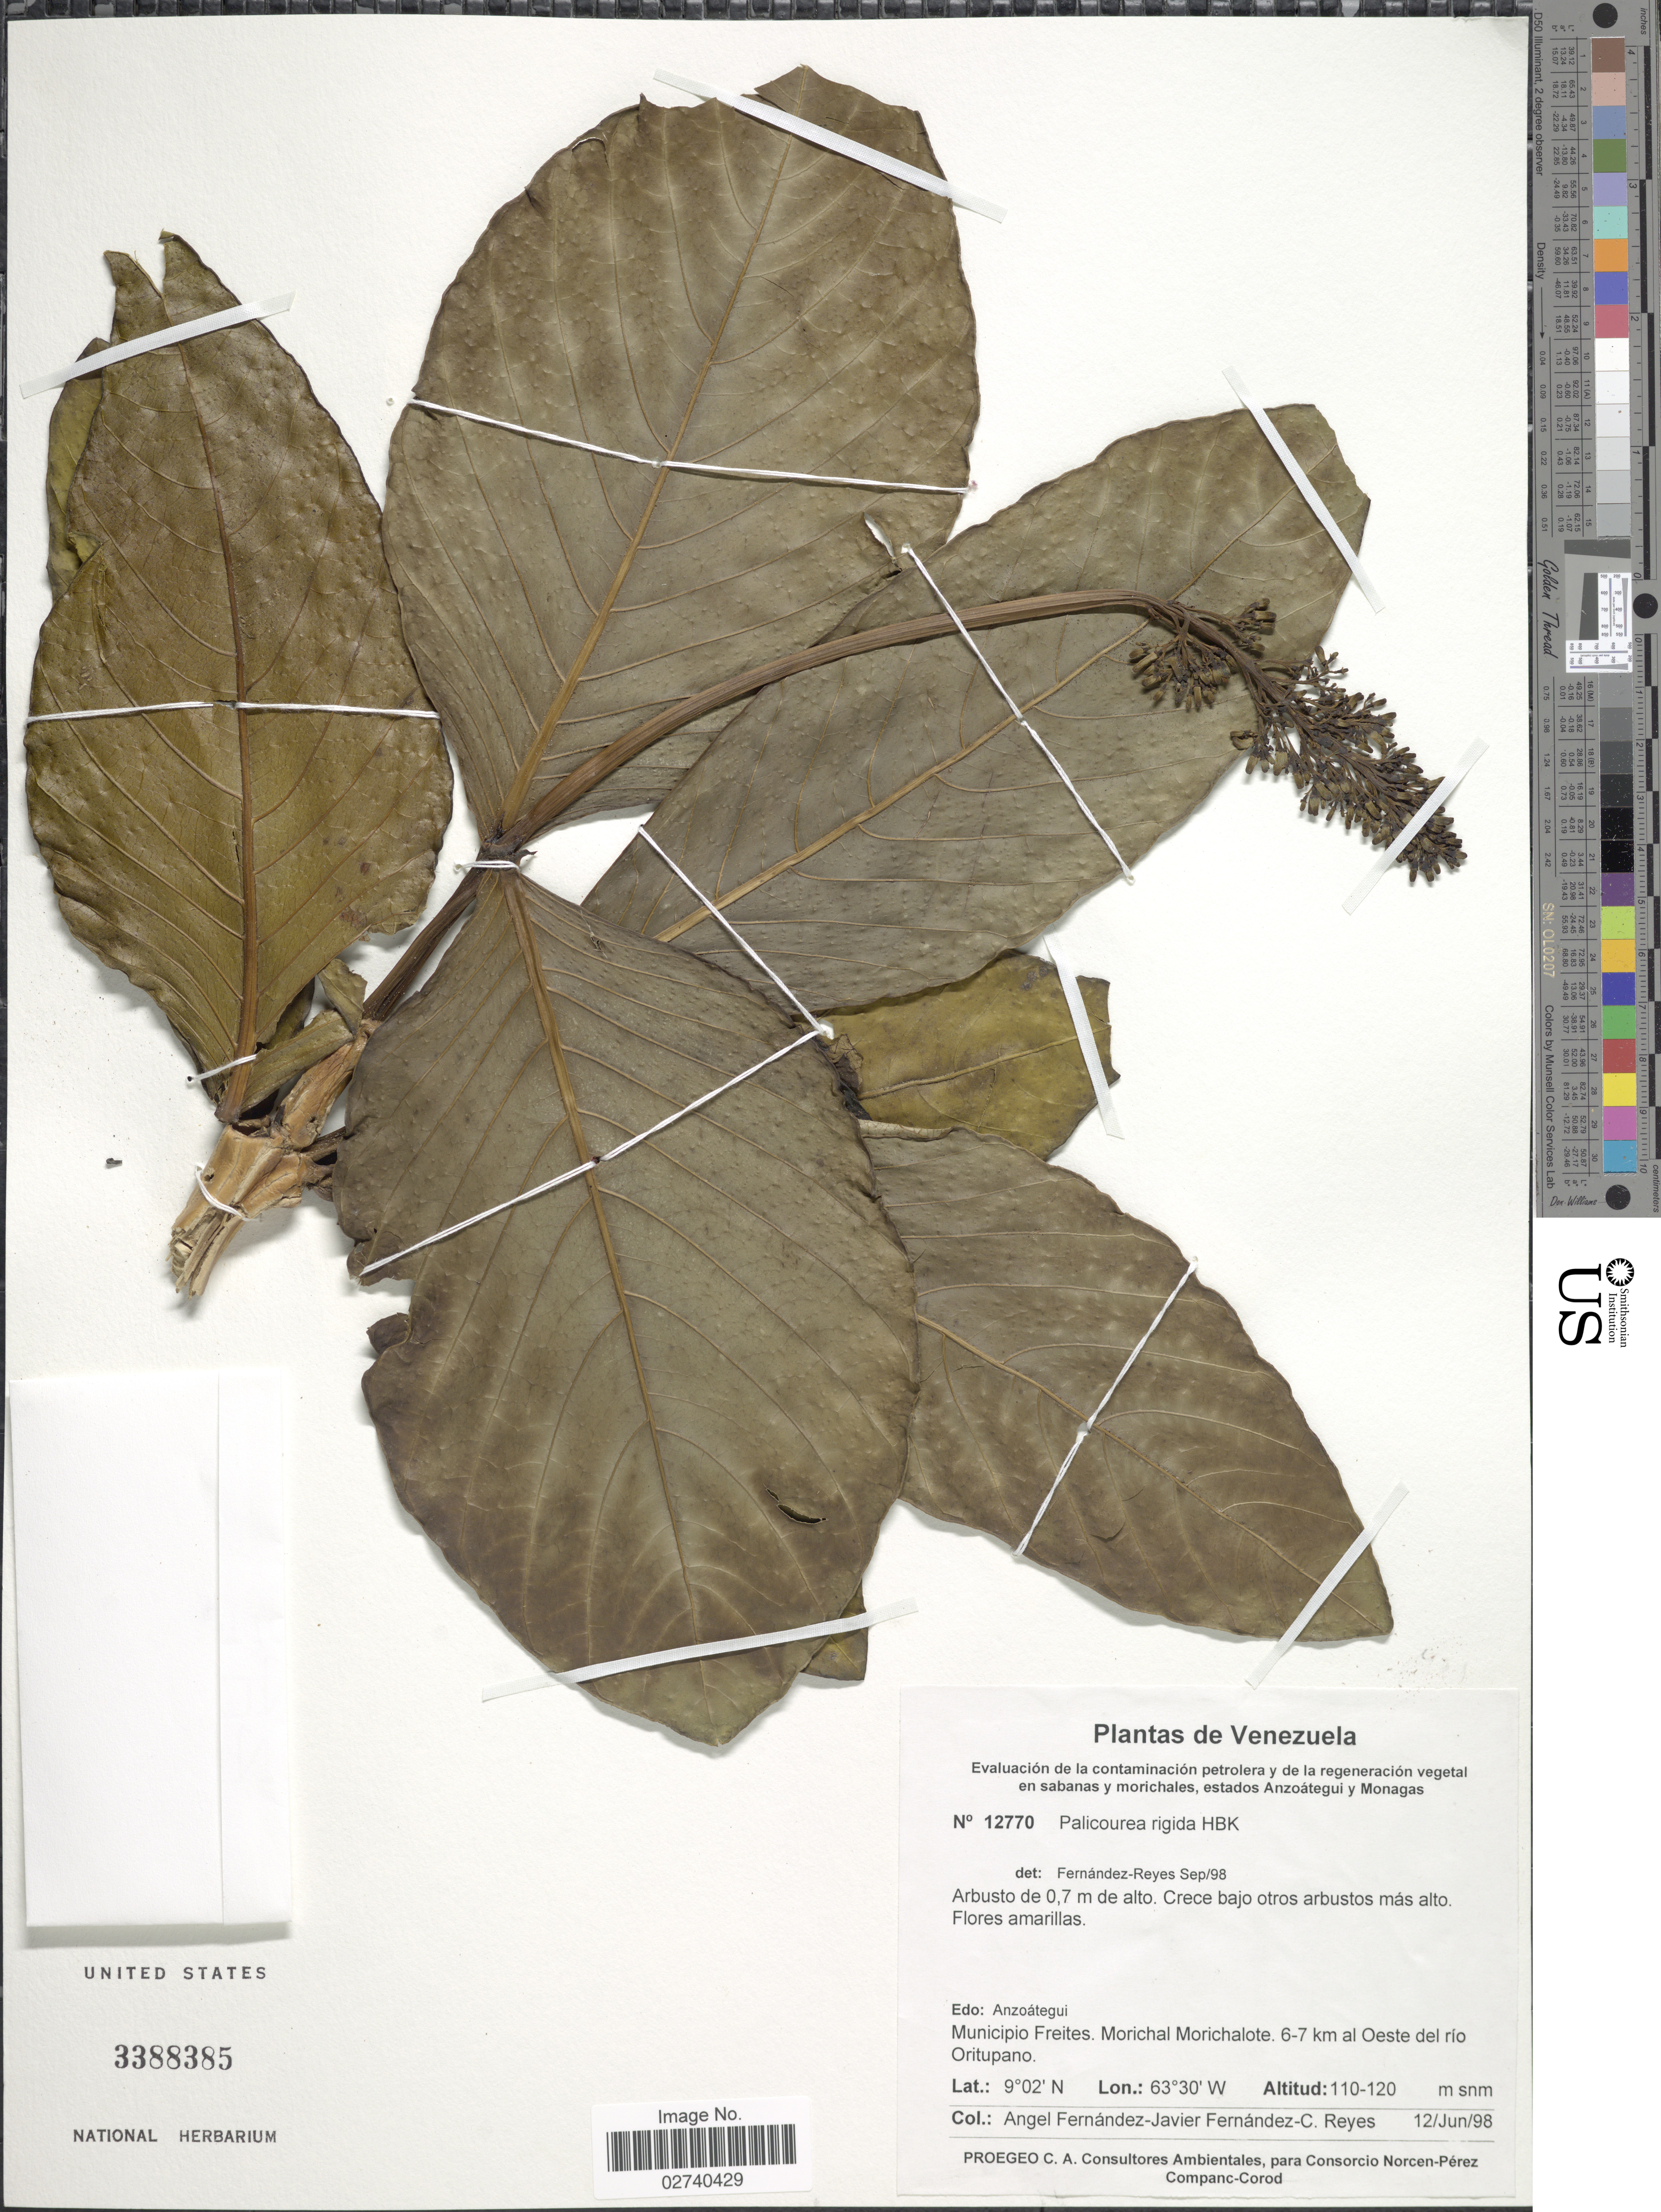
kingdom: Plantae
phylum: Tracheophyta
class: Magnoliopsida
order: Gentianales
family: Rubiaceae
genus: Palicourea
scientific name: Palicourea rigida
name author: Kunth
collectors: Á. Fernández, J. Fernández & C. Reyes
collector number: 12770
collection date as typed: Transcribed d/m/y: 12/6/98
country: Venezuela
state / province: Anzoategui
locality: Municipio Freites. Morichal Morichalote. 6-7 km al Oeste del rio Oritupano.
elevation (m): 110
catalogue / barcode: US 3388385